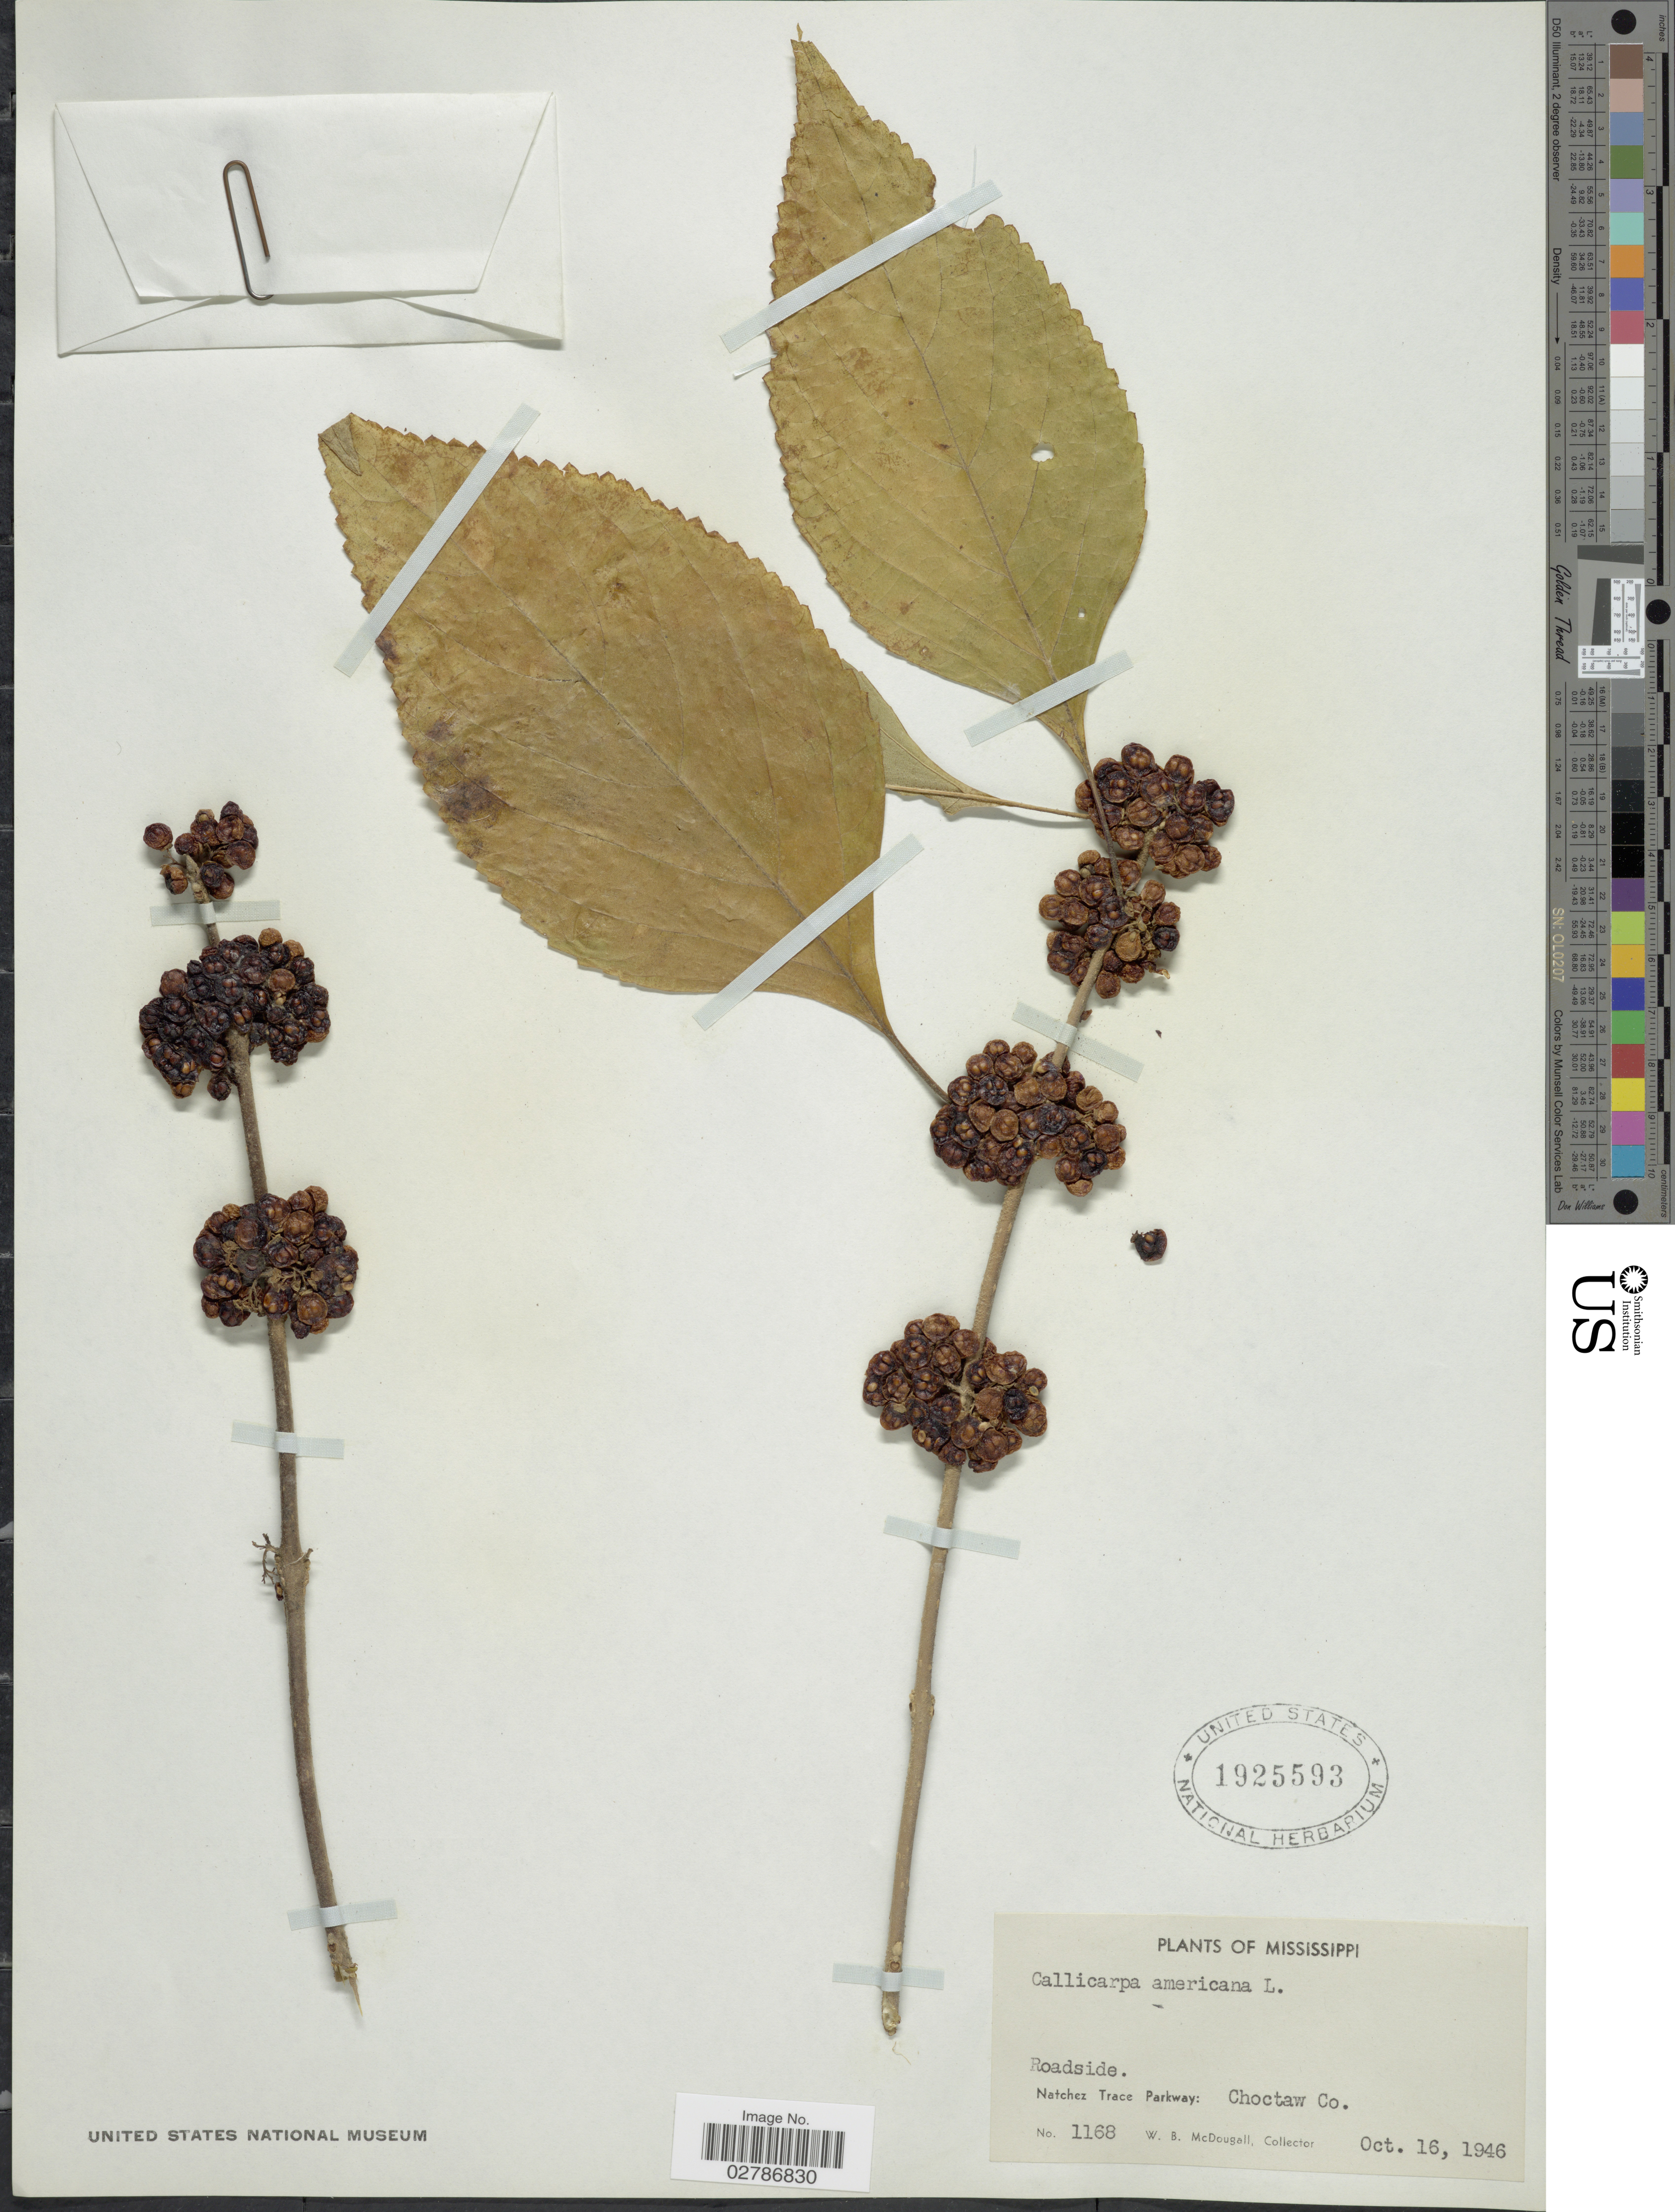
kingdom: Plantae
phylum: Tracheophyta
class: Magnoliopsida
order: Lamiales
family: Lamiaceae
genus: Callicarpa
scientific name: Callicarpa americana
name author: L.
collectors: W. B. McDougall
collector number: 1168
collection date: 1946-10-16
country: United States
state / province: Mississippi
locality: Natchez Trace Parkway: Choctaw Co.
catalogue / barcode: US 1925593